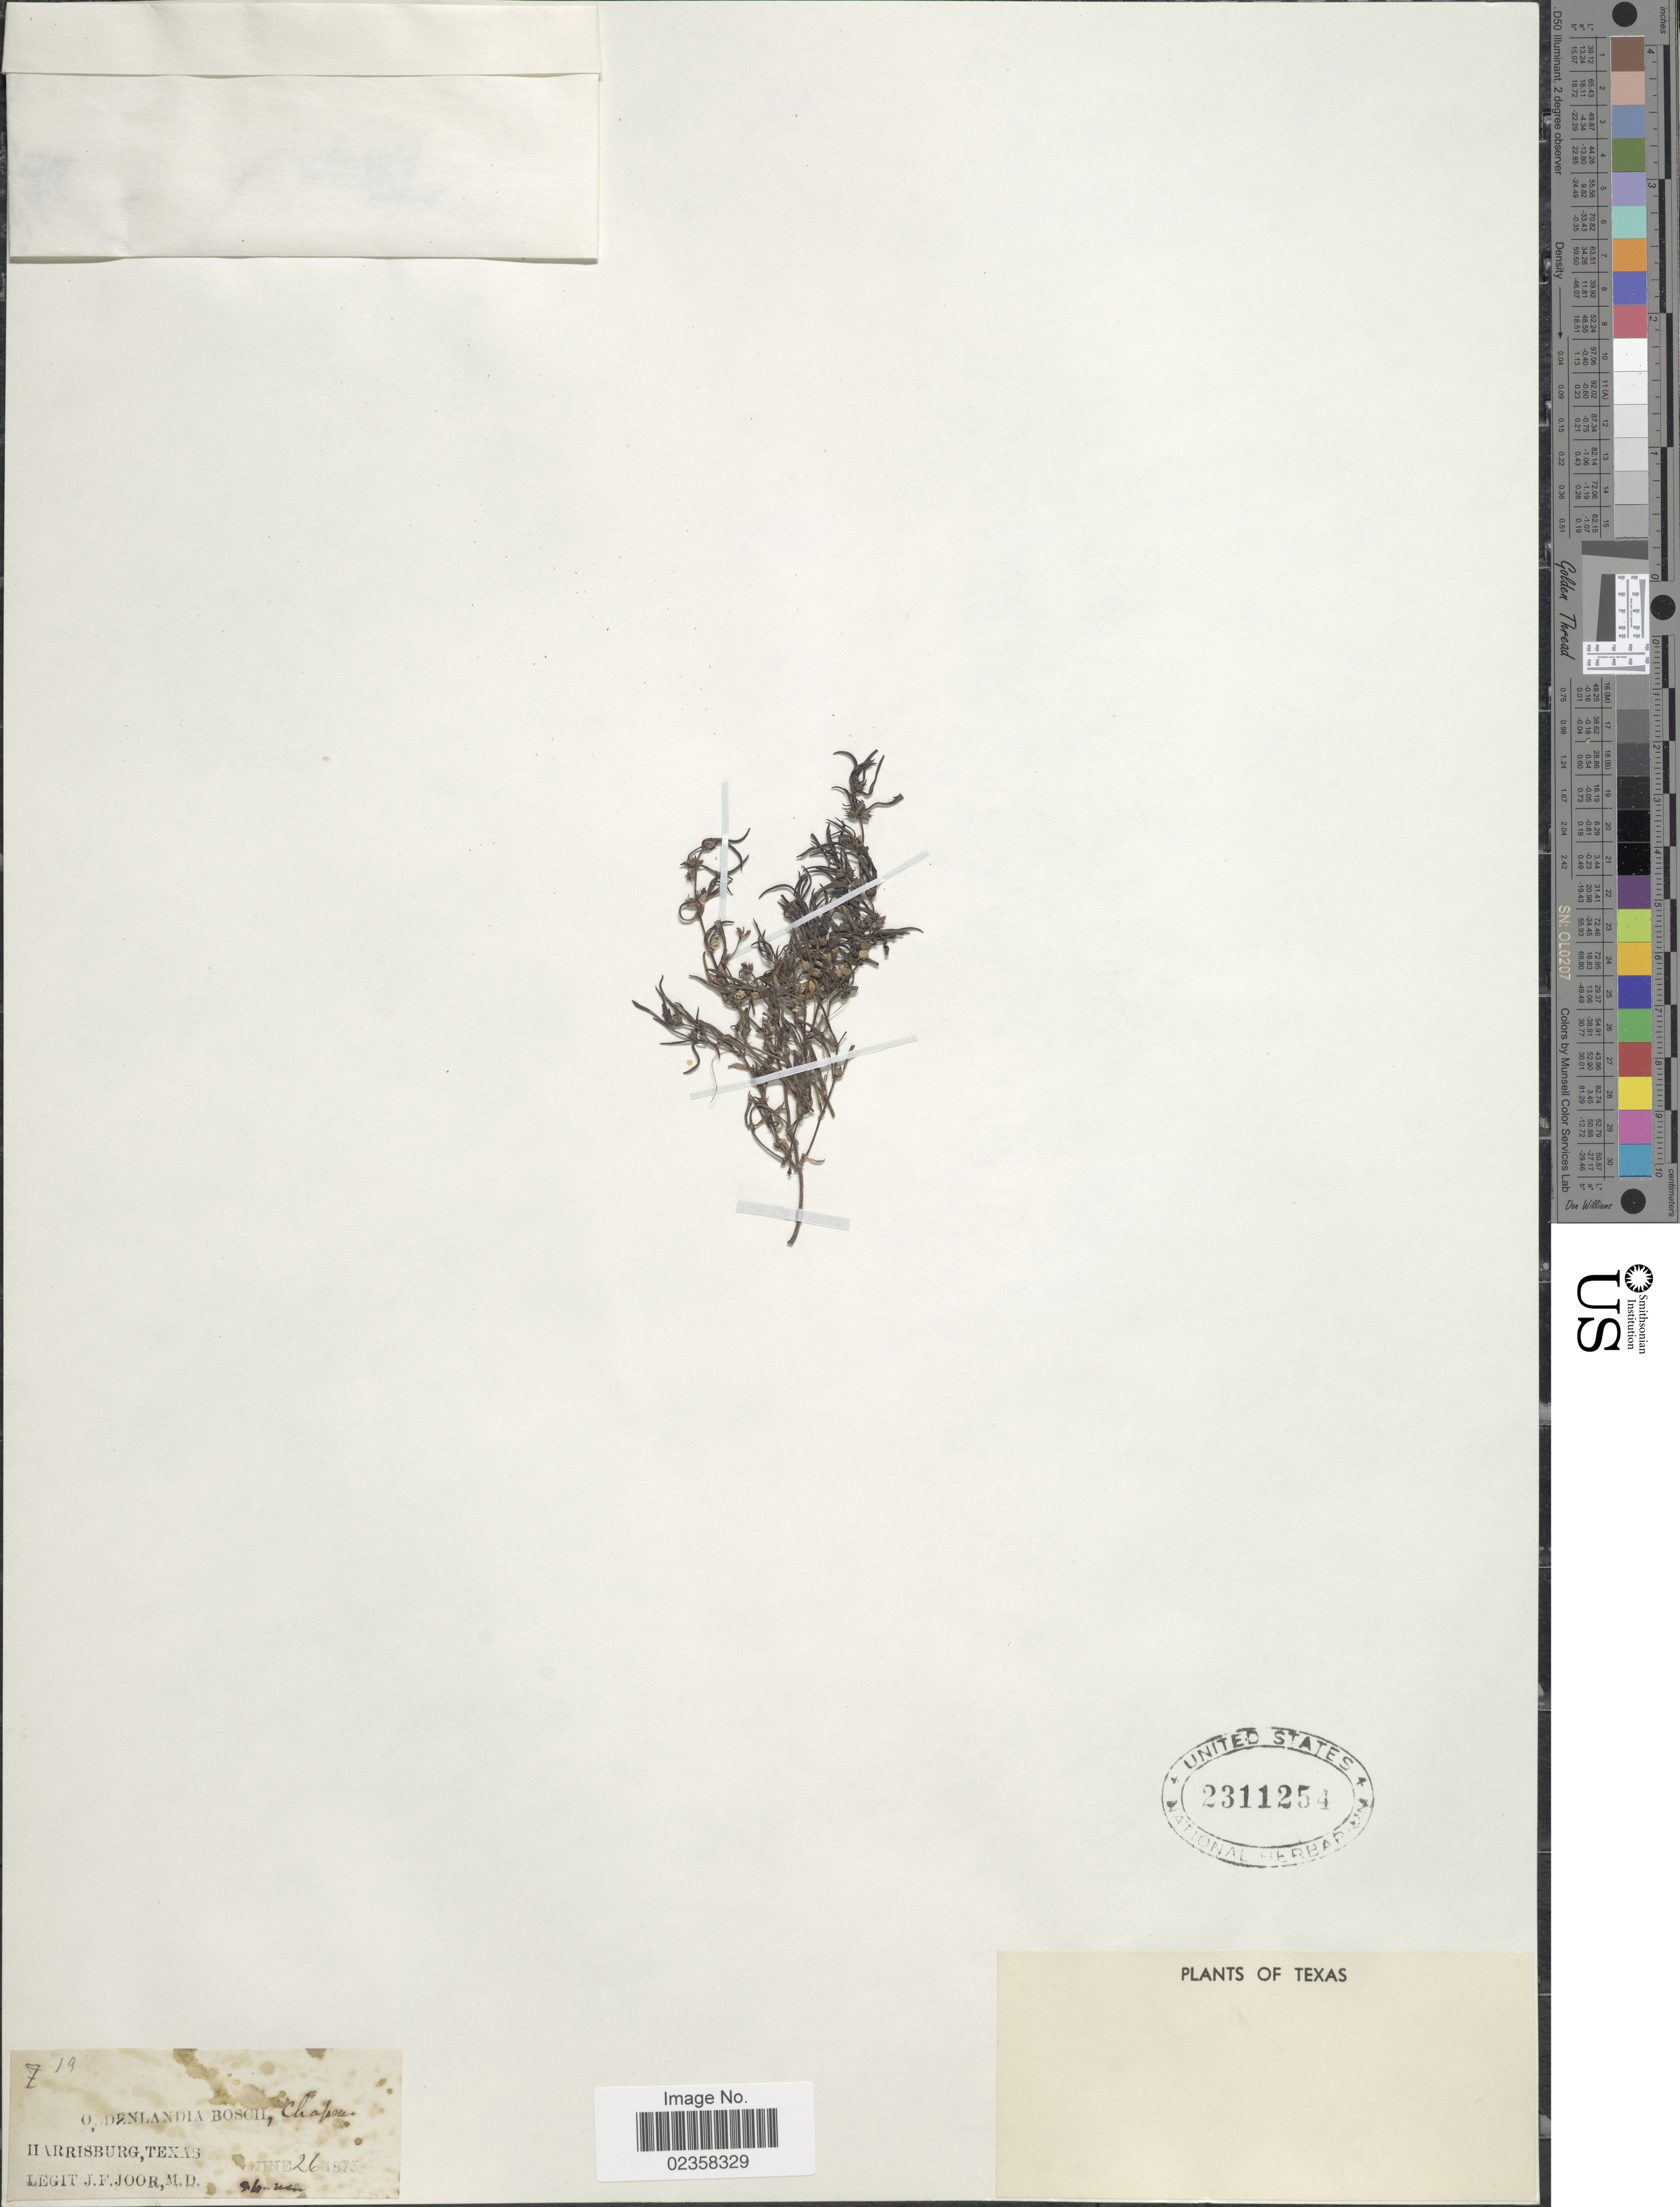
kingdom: Plantae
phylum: Tracheophyta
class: Magnoliopsida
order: Gentianales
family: Rubiaceae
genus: Oldenlandia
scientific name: Oldenlandia boscii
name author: (DC.) Chapm.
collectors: J. F. Joor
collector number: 19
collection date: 1875-06-26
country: United States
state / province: Texas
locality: Harrisburg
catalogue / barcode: US 2311254